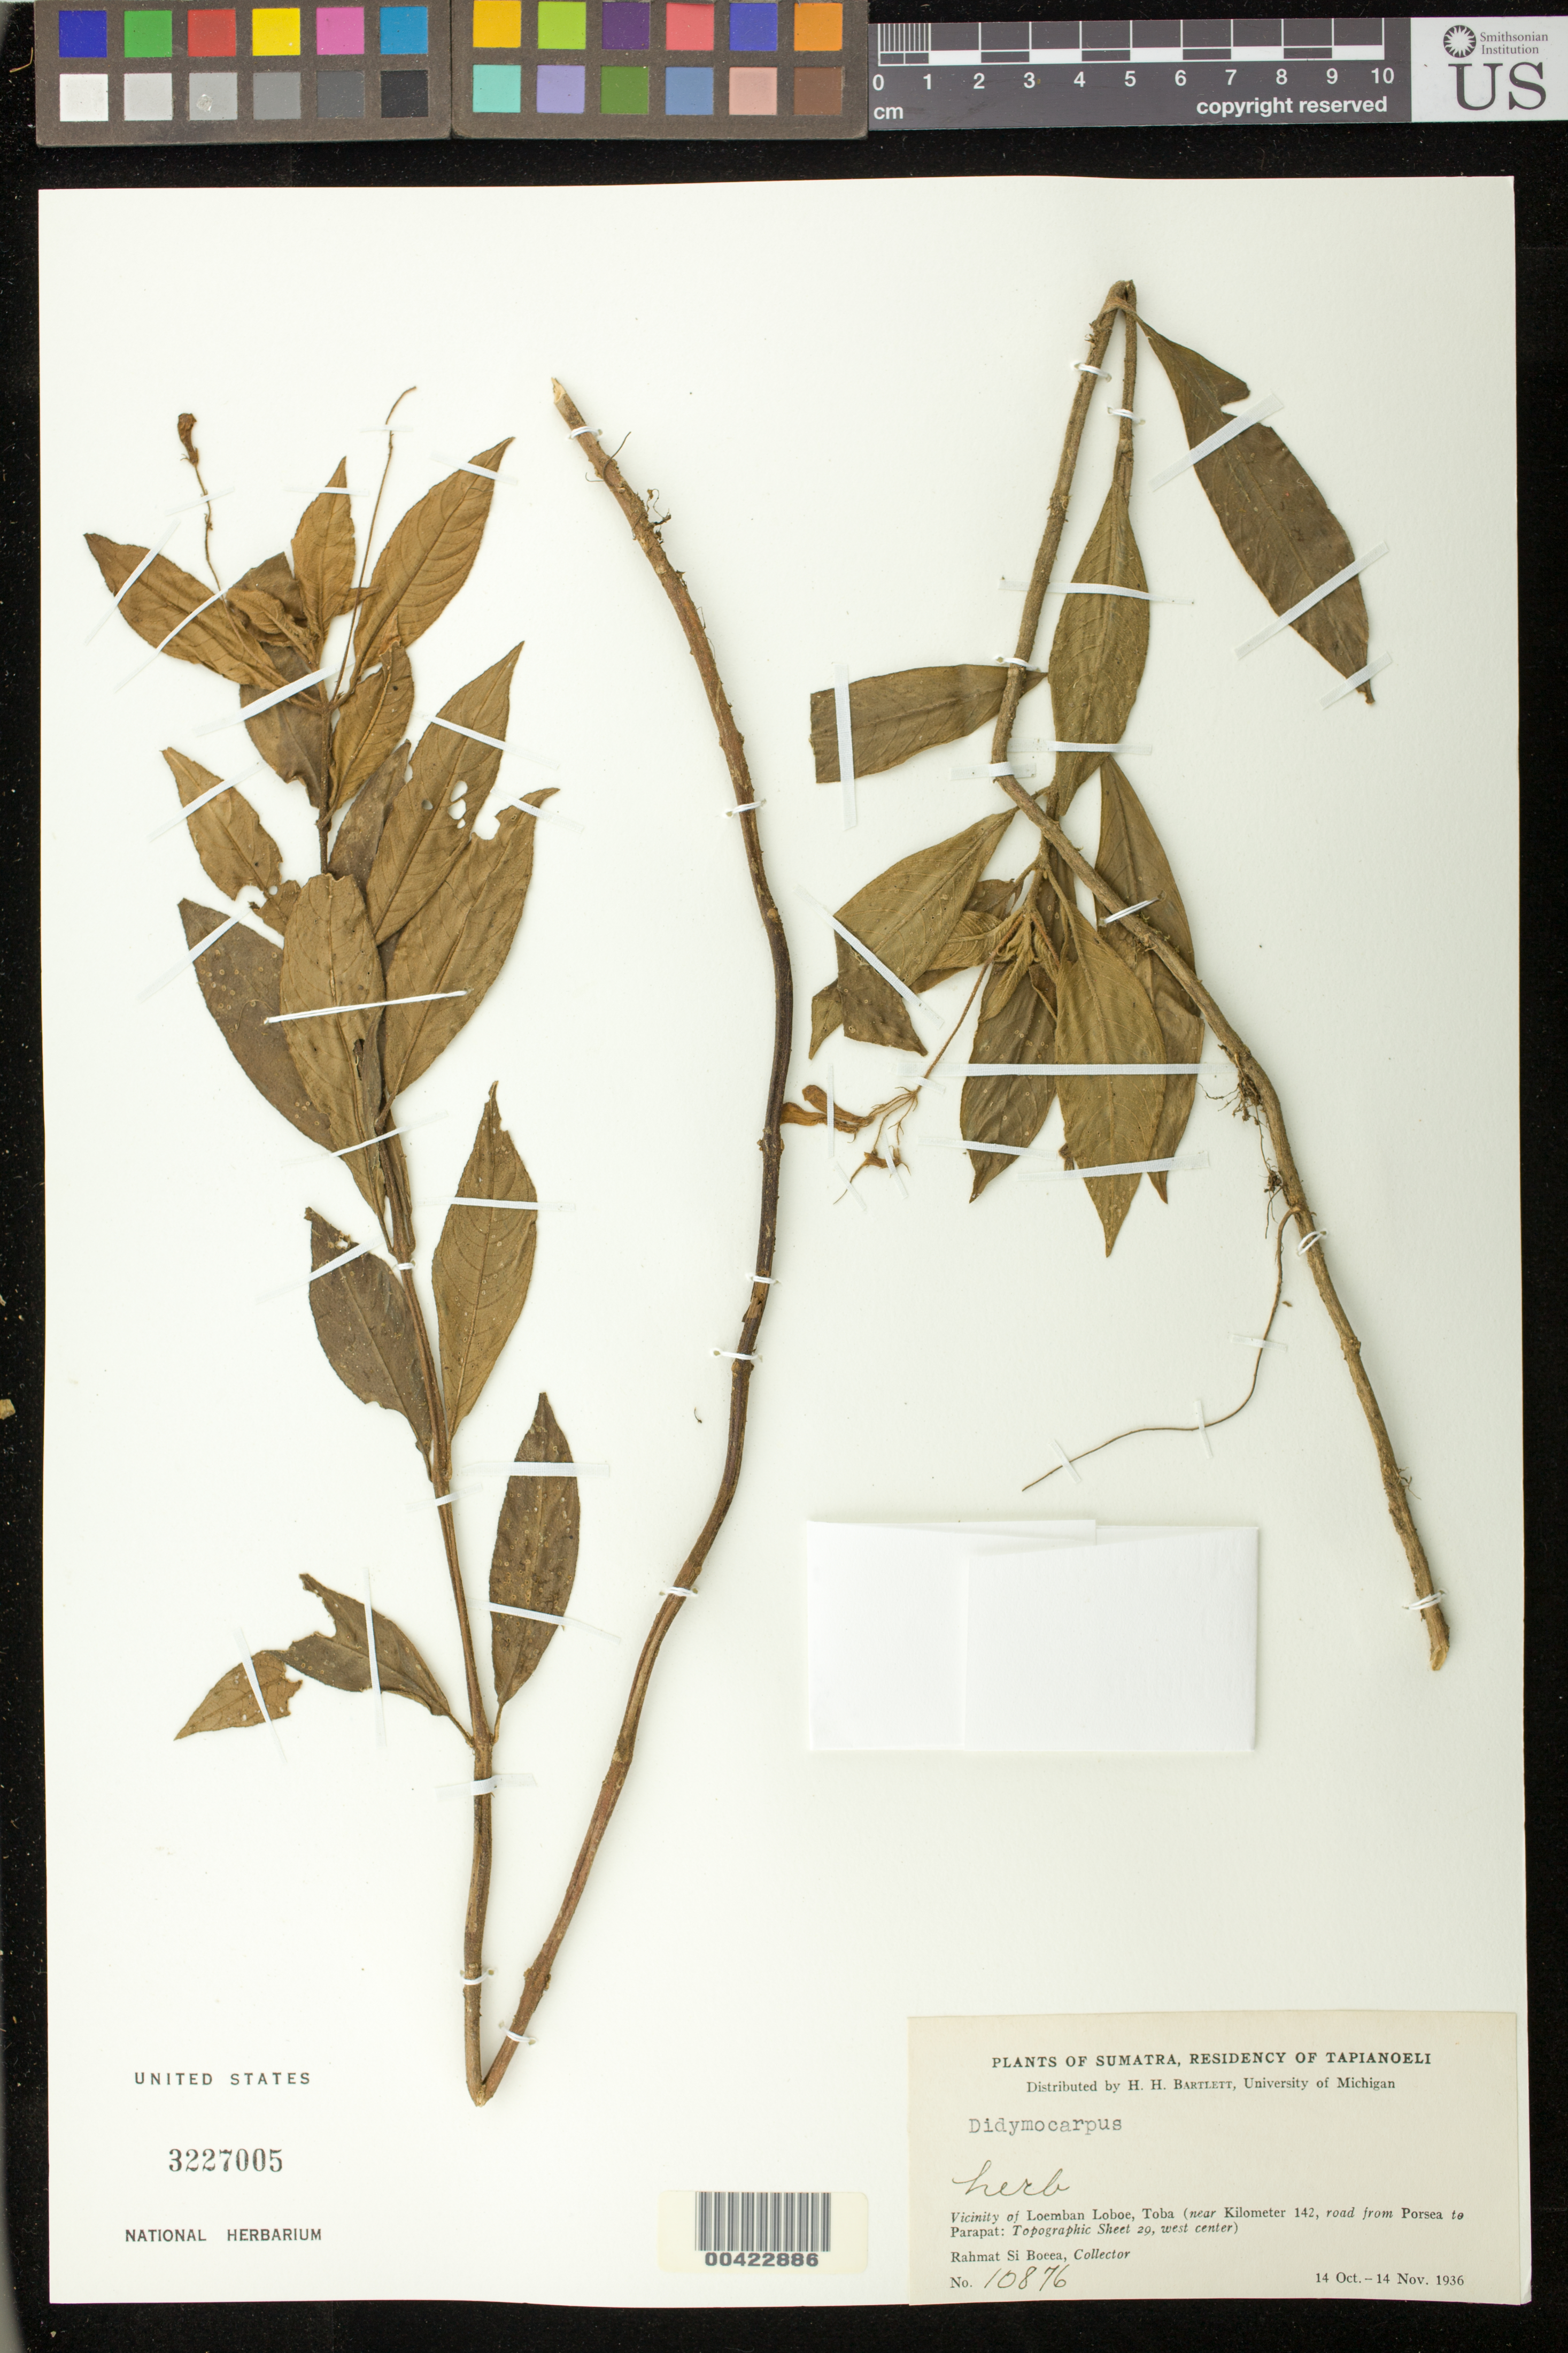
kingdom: Plantae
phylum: Tracheophyta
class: Magnoliopsida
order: Lamiales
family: Gesneriaceae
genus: Didymocarpus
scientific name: Didymocarpus sp.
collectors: Rahmat Si Boeea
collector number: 10876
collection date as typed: Oct-Nov 1936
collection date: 1936-10/1936-11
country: Indonesia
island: Sumatra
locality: Loemban loboe, toba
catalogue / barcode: US 3227005